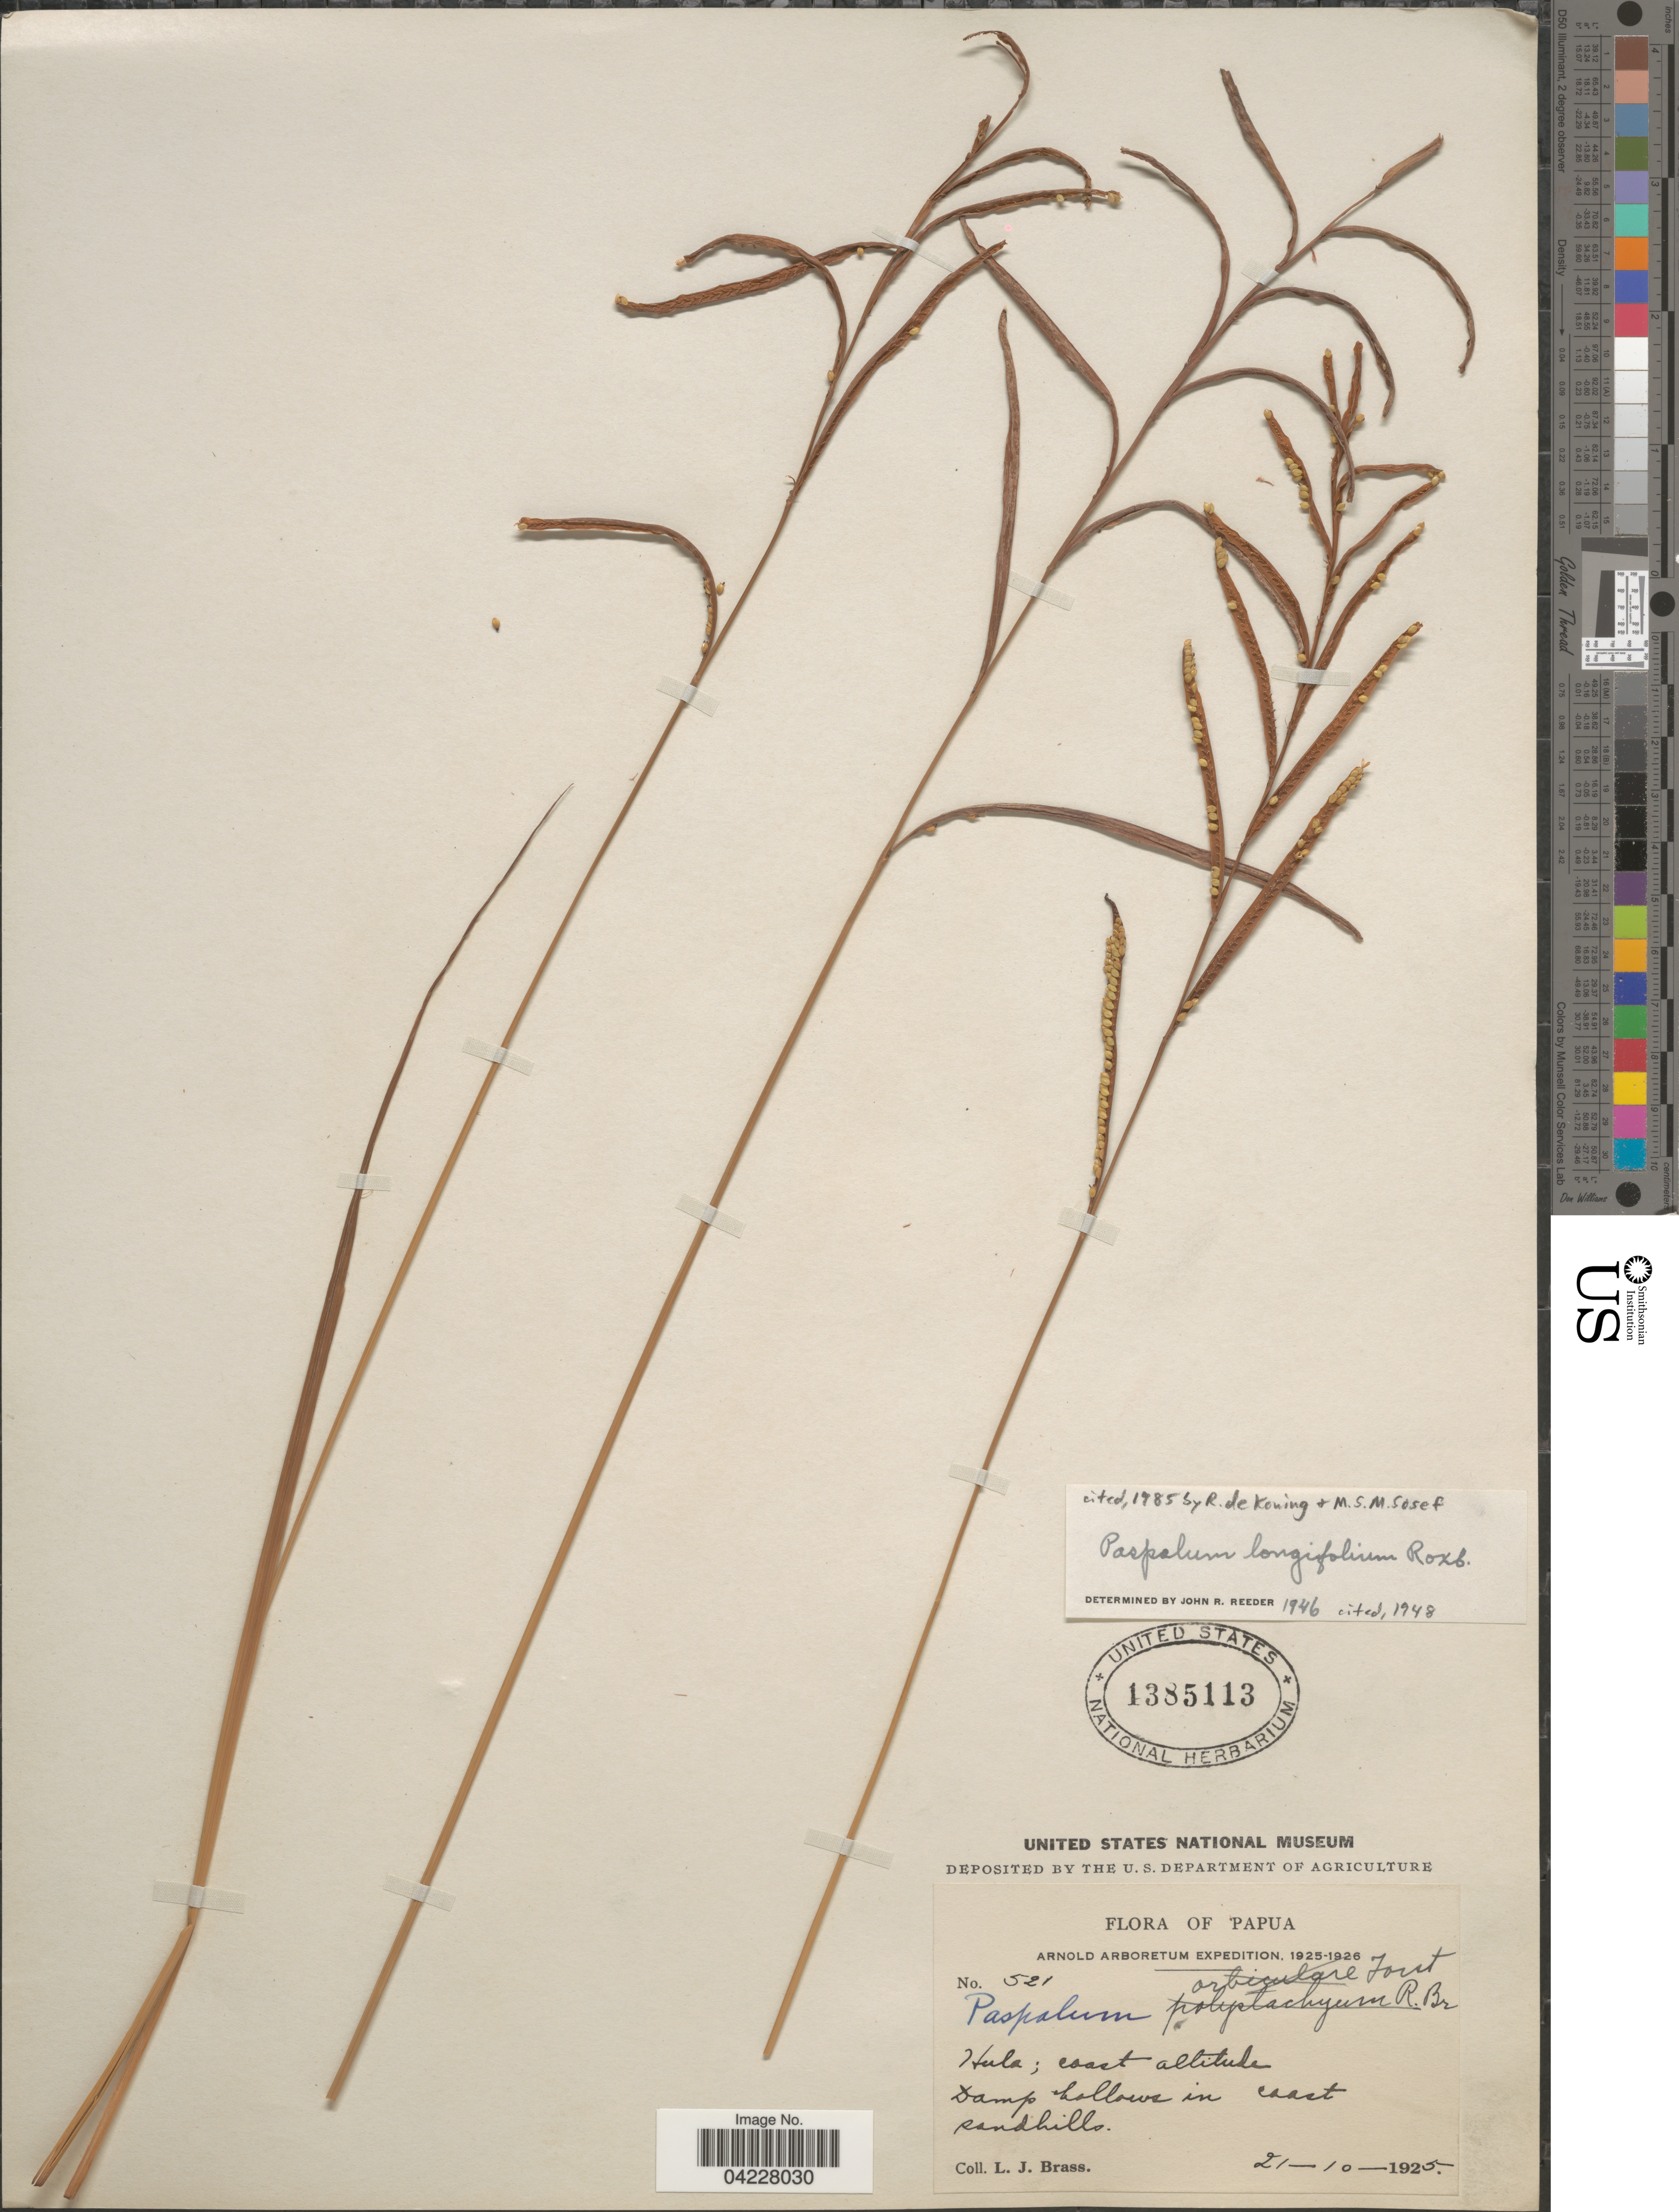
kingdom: Plantae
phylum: Tracheophyta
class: Liliopsida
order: Poales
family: Poaceae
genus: Paspalum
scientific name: Paspalum longifolium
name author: Roxb.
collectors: L. J. Brass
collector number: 521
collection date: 1925-10-21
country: Papua New Guinea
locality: Papua. Arnold Arboretum Expedition, 1925-1926. Hula.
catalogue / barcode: US 1385113